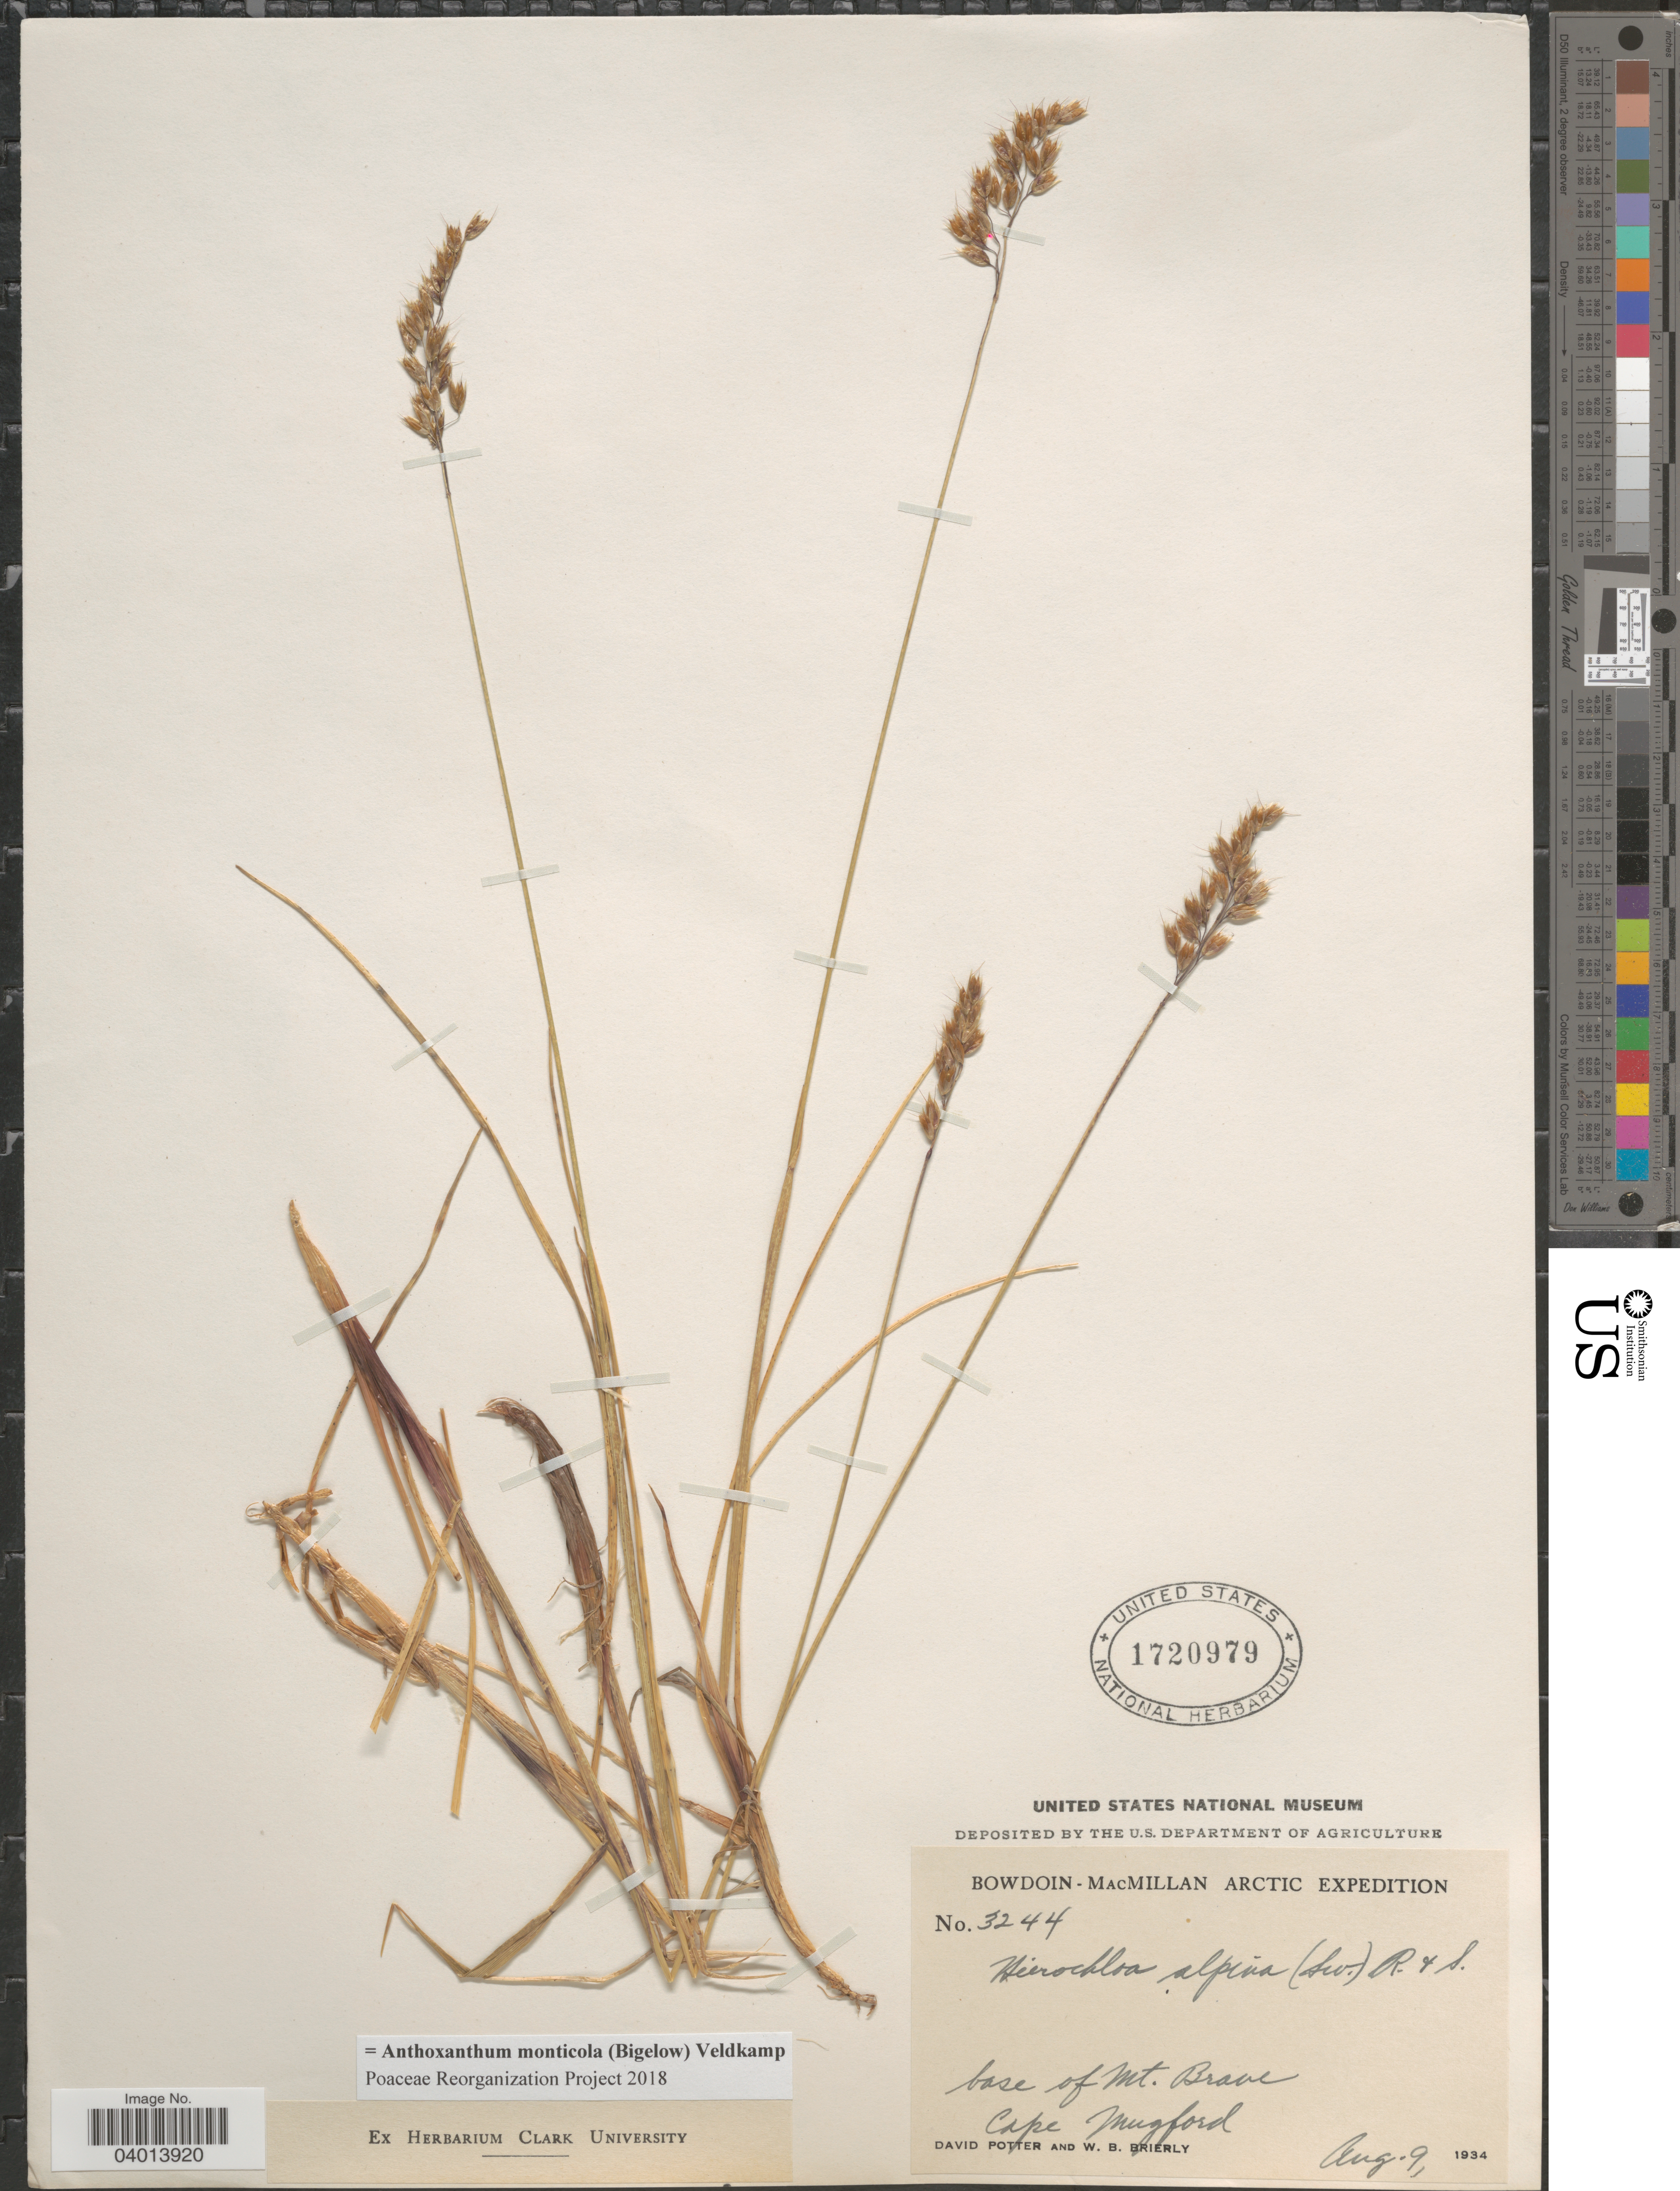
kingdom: Plantae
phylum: Tracheophyta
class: Liliopsida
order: Poales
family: Poaceae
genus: Anthoxanthum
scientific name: Anthoxanthum monticola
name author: (Bigelow) Veldkamp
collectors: D. Potter & W. Brierly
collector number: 3244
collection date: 1934-08-09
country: Canada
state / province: Newfoundland and Labrador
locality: Base of Mt. Brave. Cape Mugford.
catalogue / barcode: US 1720979